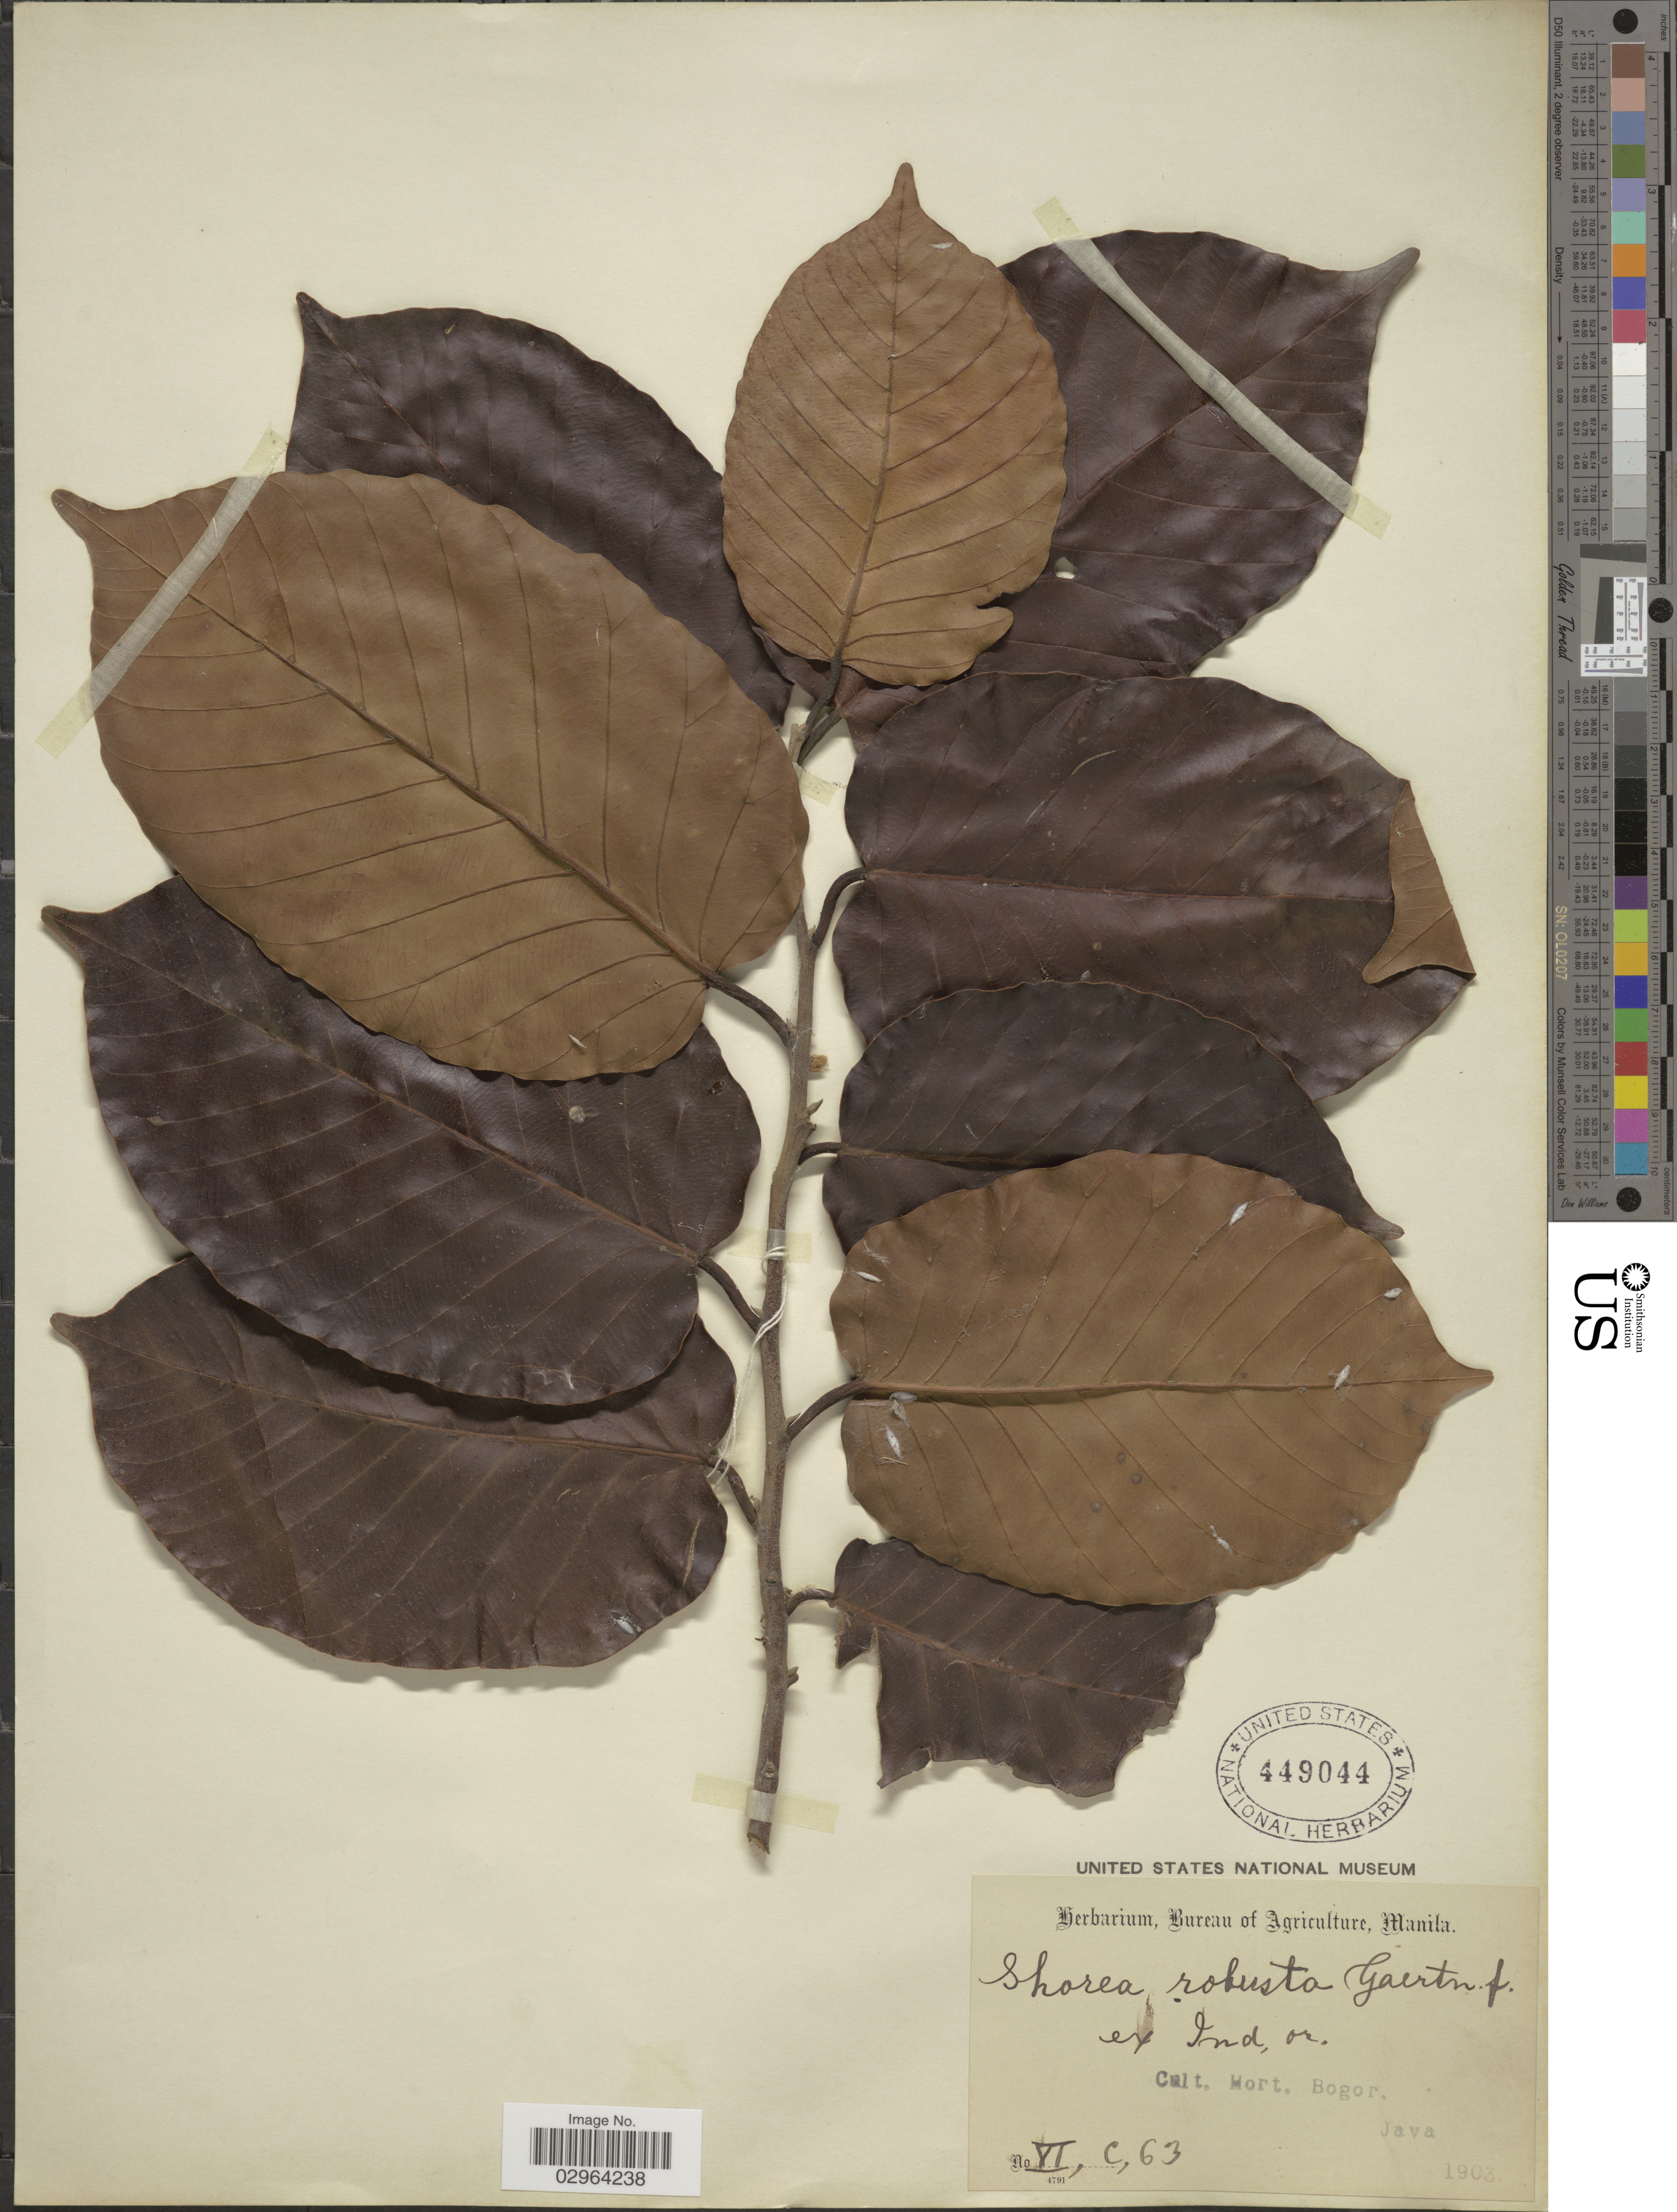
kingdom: Plantae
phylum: Tracheophyta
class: Magnoliopsida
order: Malvales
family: Dipterocarpaceae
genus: Shorea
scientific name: Shorea robusta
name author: C.F. Gaertn.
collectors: Ex herb. Bureau of Agriculture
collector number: VI, C, 63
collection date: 1903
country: Indonesia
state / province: Java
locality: Hort. Bogor.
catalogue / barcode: US 449044